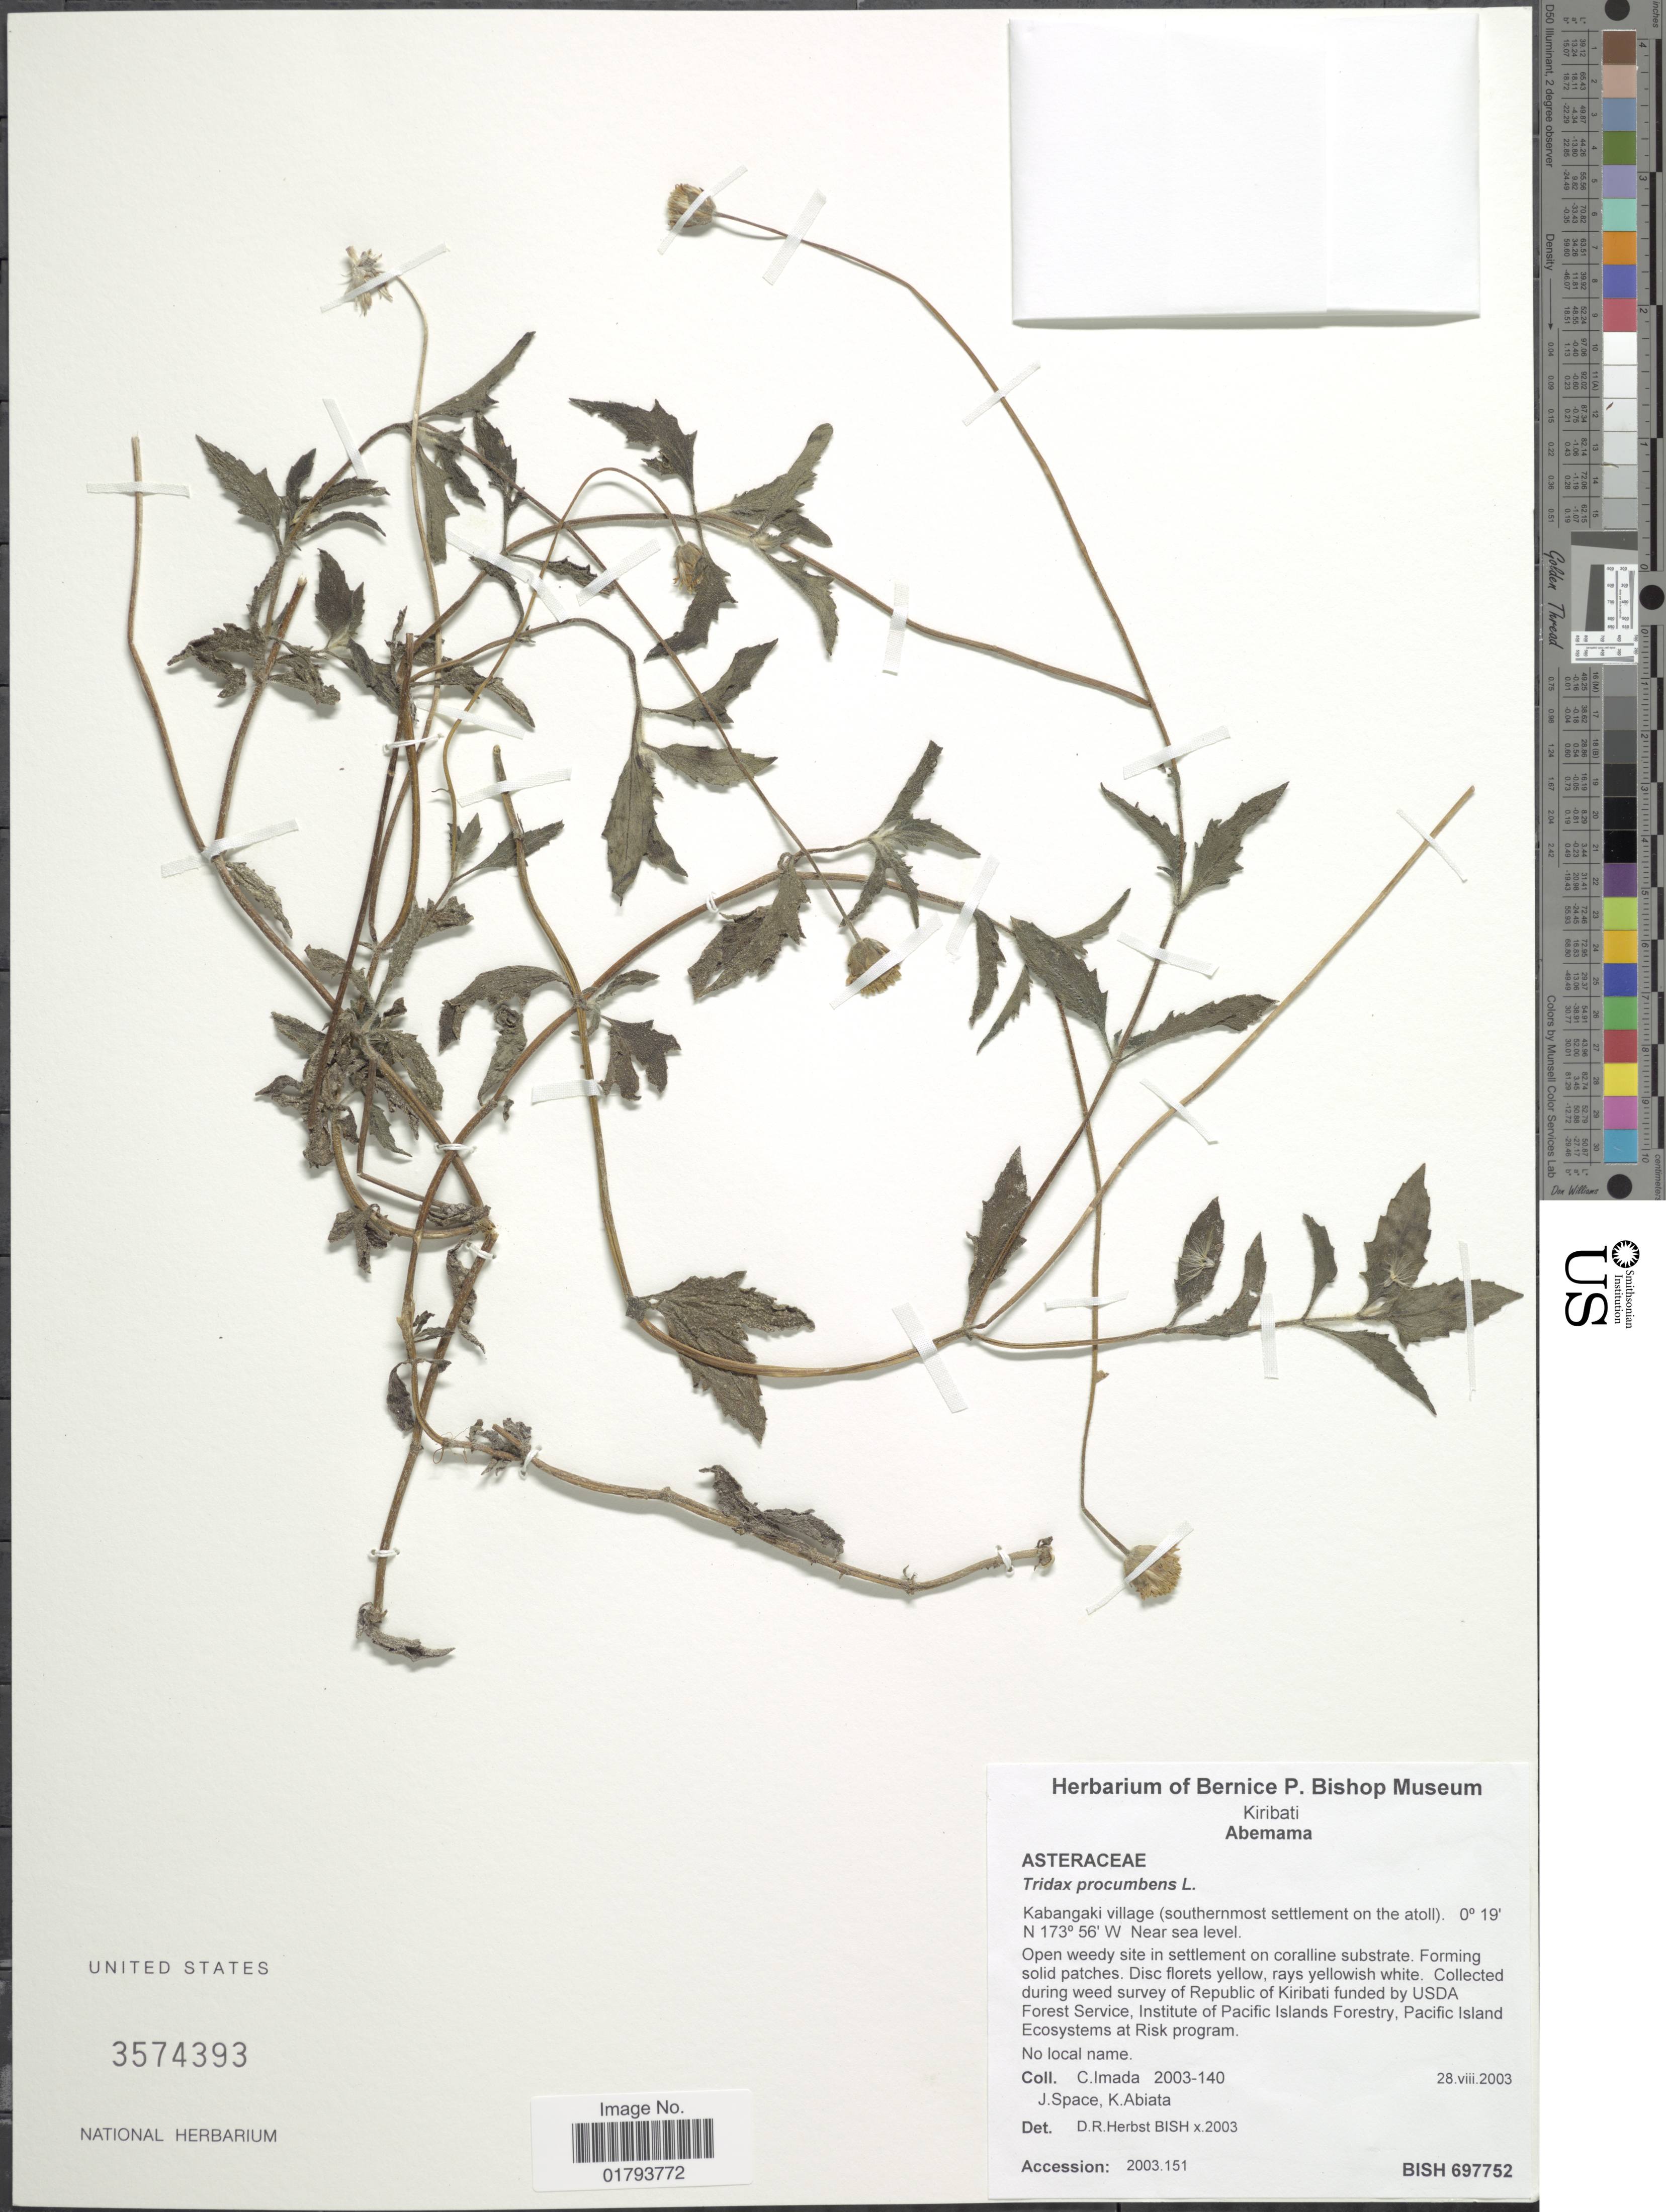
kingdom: Plantae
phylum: Tracheophyta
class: Magnoliopsida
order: Asterales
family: Asteraceae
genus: Tridax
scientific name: Tridax procumbens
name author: L.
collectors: C. Imada, J. Space & K. Abiata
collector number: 2003-140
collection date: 2003-08-28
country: Kiribati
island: Abemama Atoll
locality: Abemama. Kabangaki village (southernmost settlement of the atoll)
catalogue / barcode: US 3574393